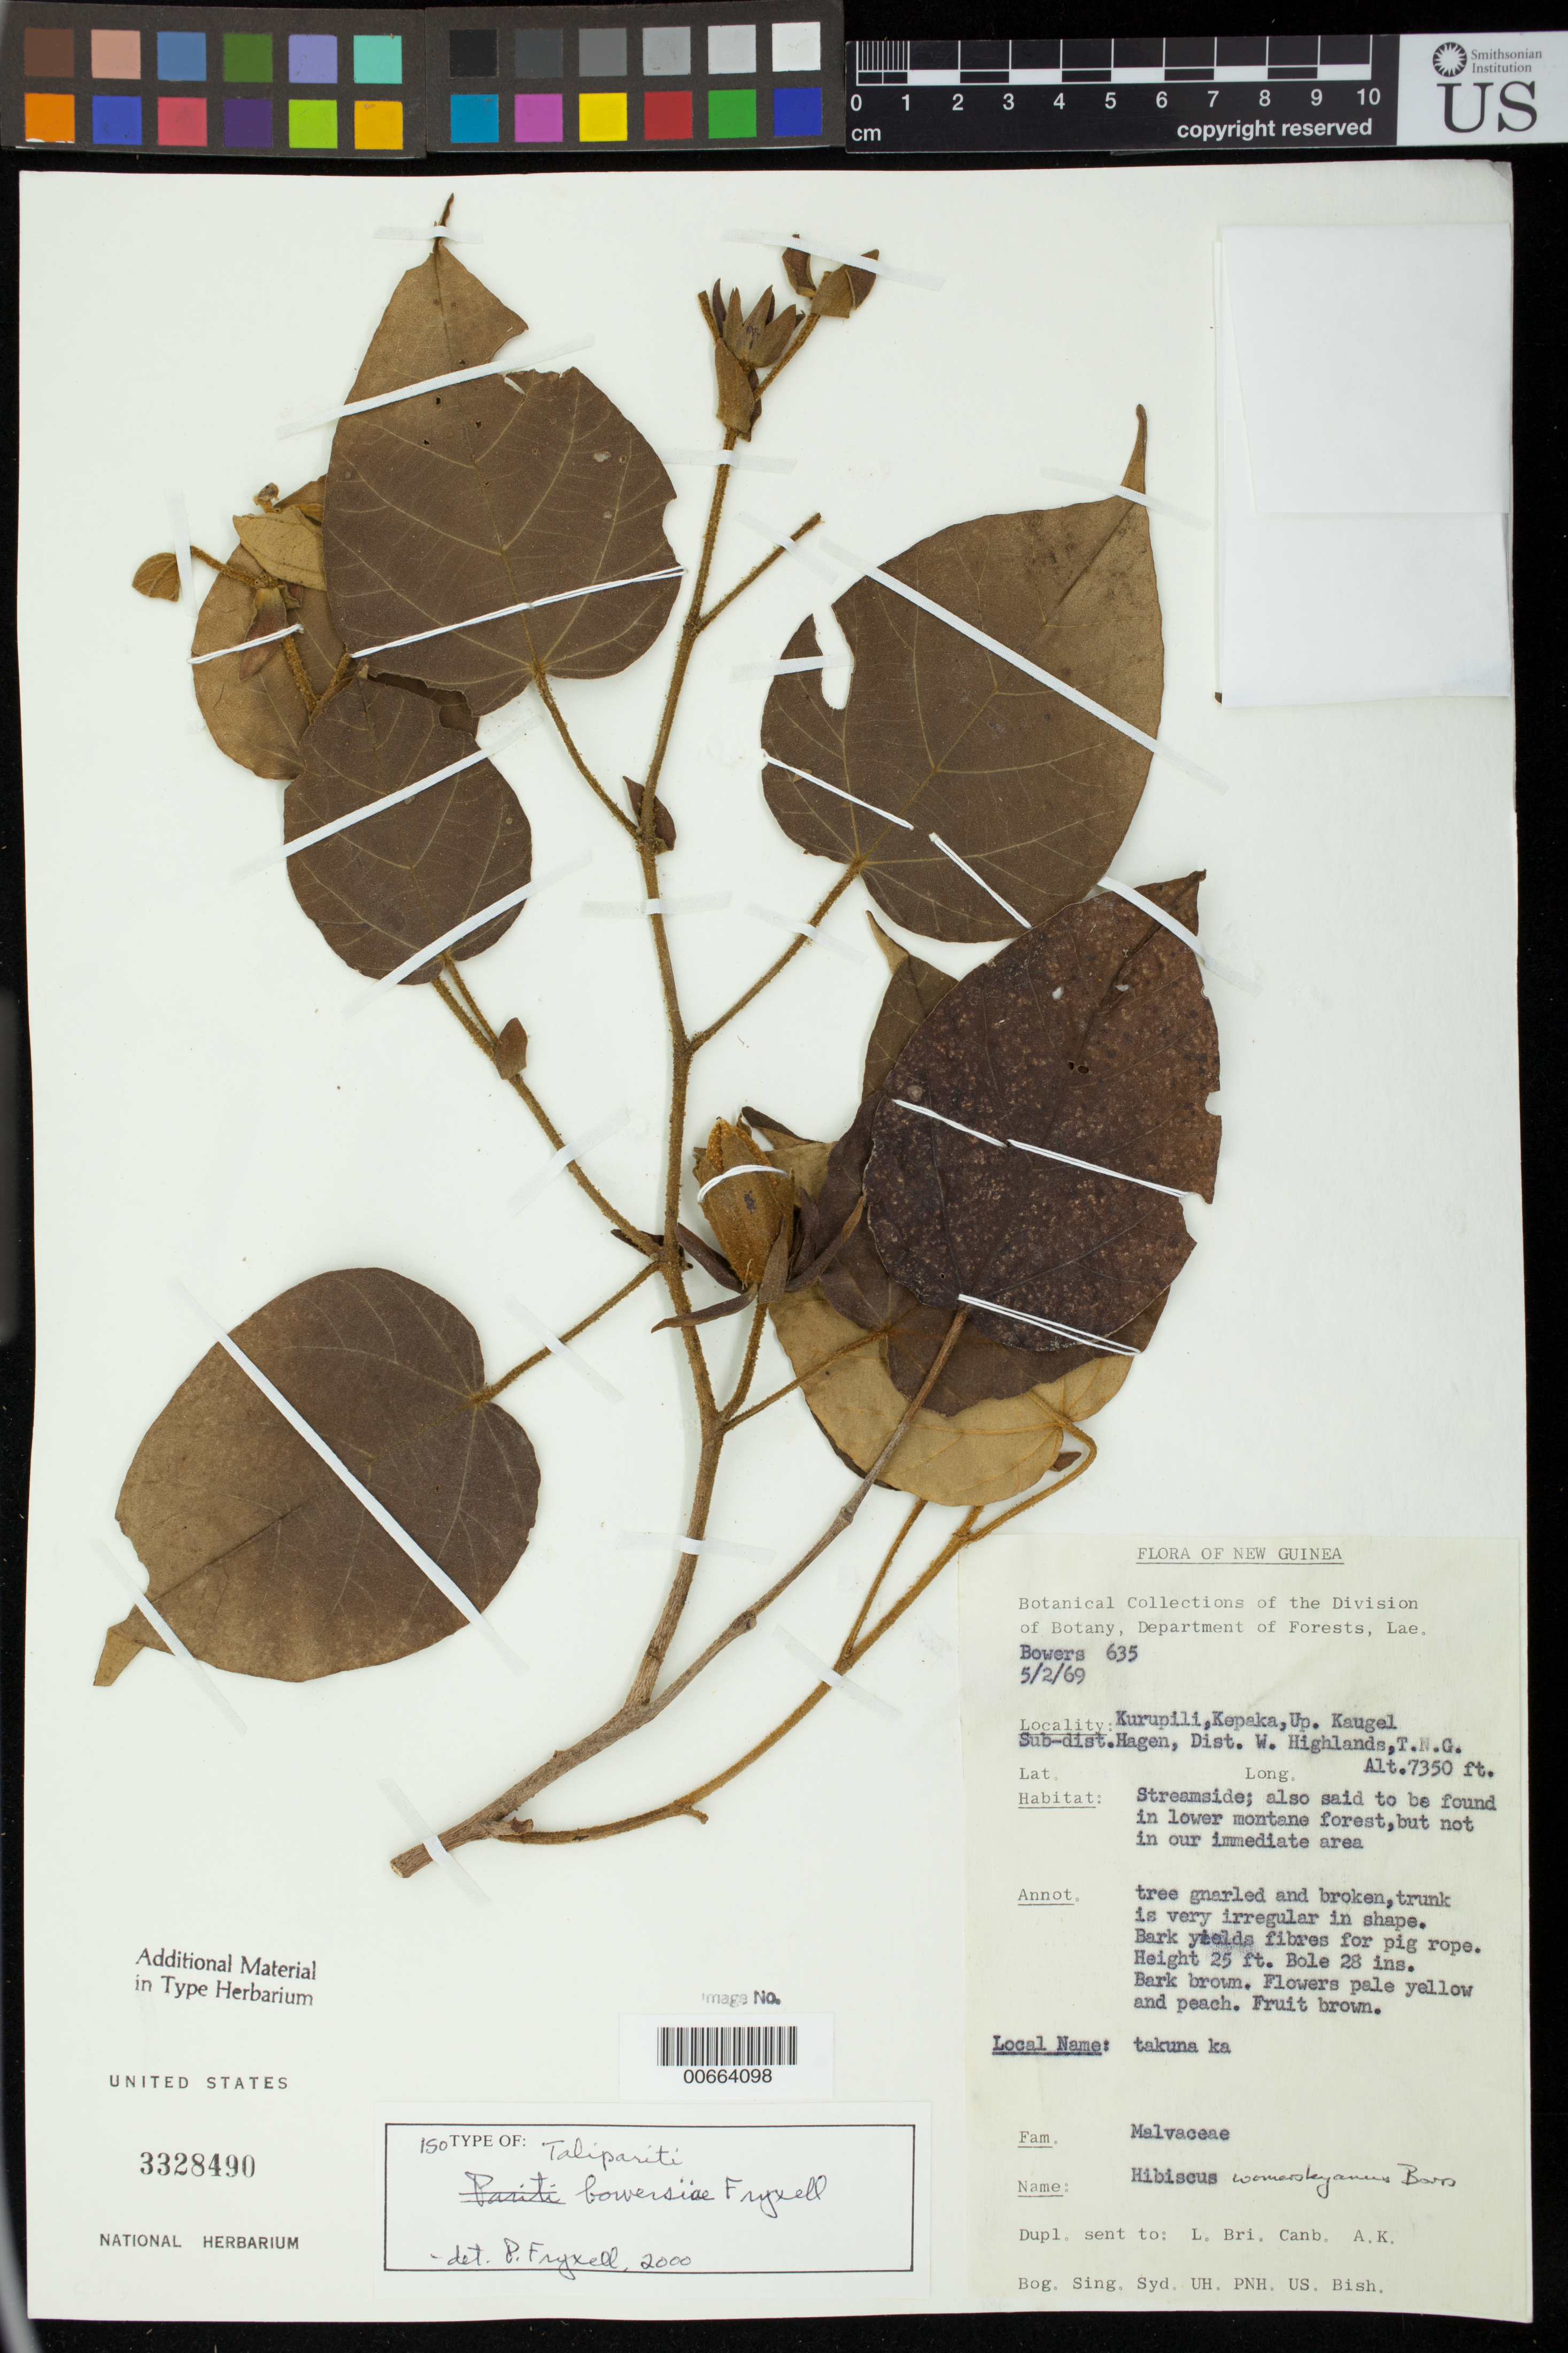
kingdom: Plantae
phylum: Tracheophyta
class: Magnoliopsida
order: Malvales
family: Malvaceae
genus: Talipariti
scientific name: Talipariti bowersiae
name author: Fryxell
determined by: Fryxell, Paul A.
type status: Isotype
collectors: N. Bowers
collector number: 635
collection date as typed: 05 Feb 1969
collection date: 1969-02-05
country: Papua New Guinea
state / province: Western Highlands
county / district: Mount Hagen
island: New Guinea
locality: Kurupili, Kepaka, Up. Kaugel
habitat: Streamside.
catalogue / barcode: US 3328490